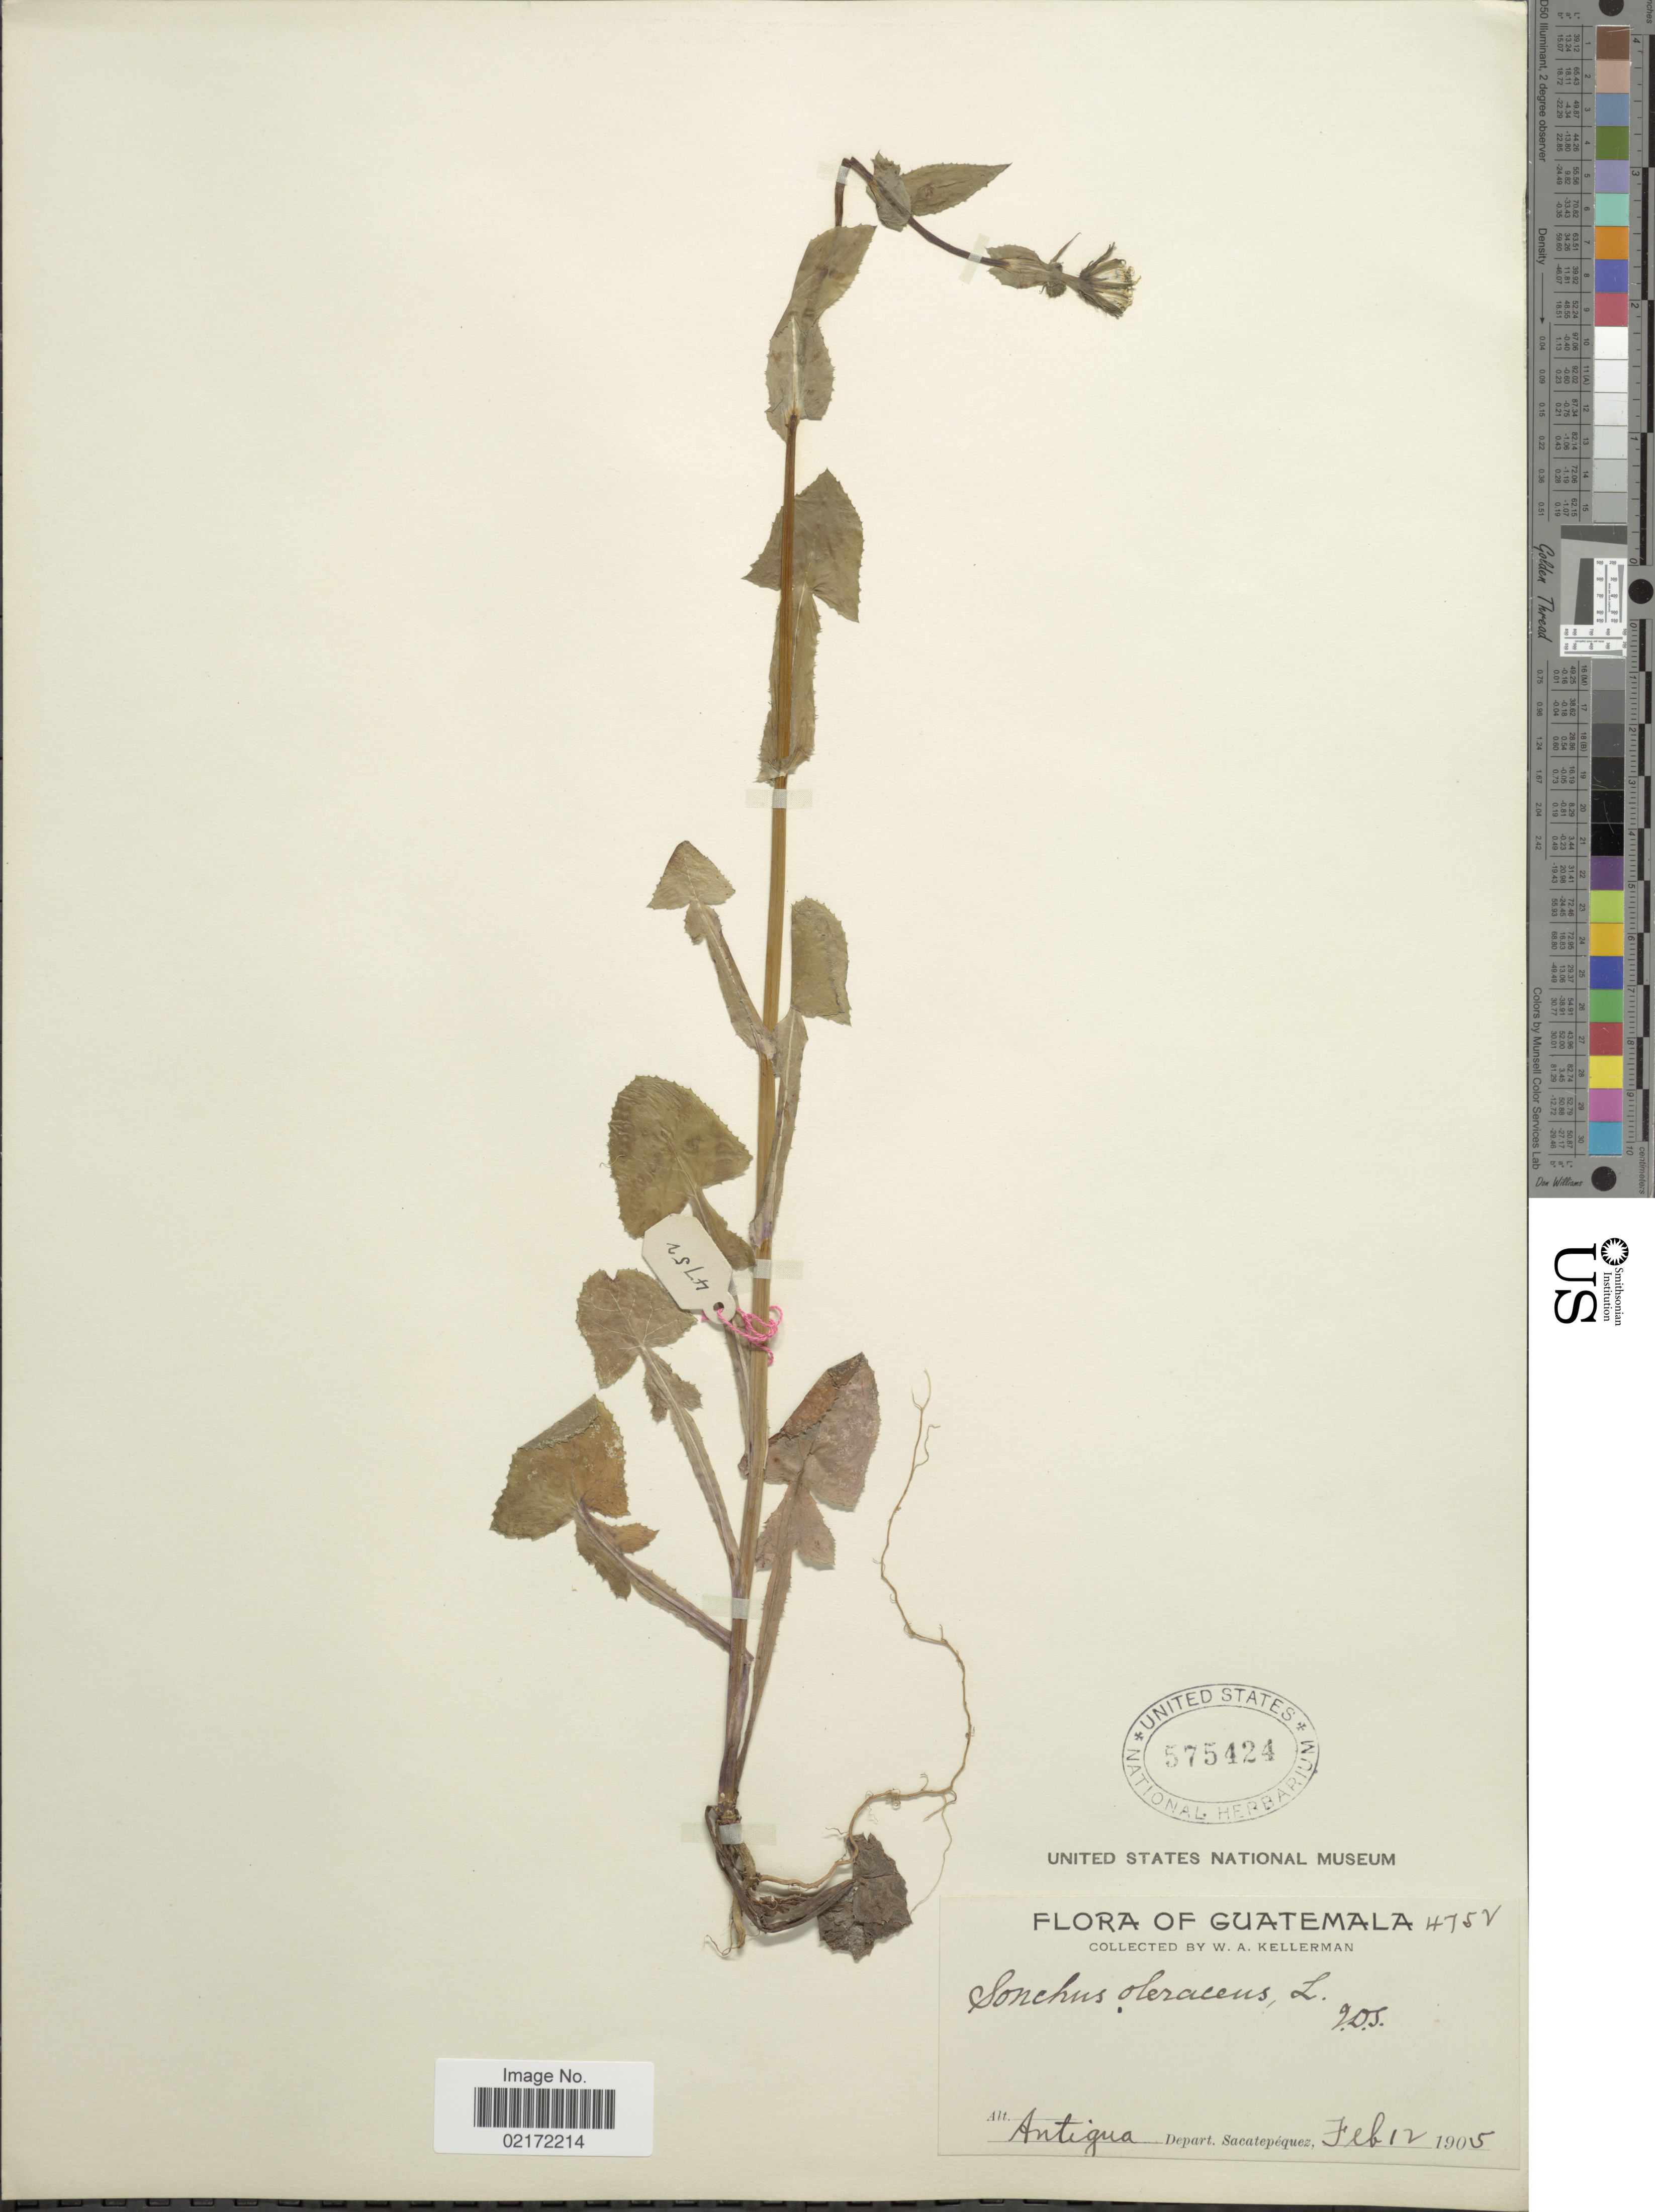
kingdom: Plantae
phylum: Tracheophyta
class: Magnoliopsida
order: Asterales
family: Asteraceae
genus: Sonchus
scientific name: Sonchus oleraceus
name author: L.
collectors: W. Kellerman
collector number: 475V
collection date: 1905-02-12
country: Guatemala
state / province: Sacatepéquez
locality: Antigua, Depart. Sacatepéquez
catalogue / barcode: US 575424